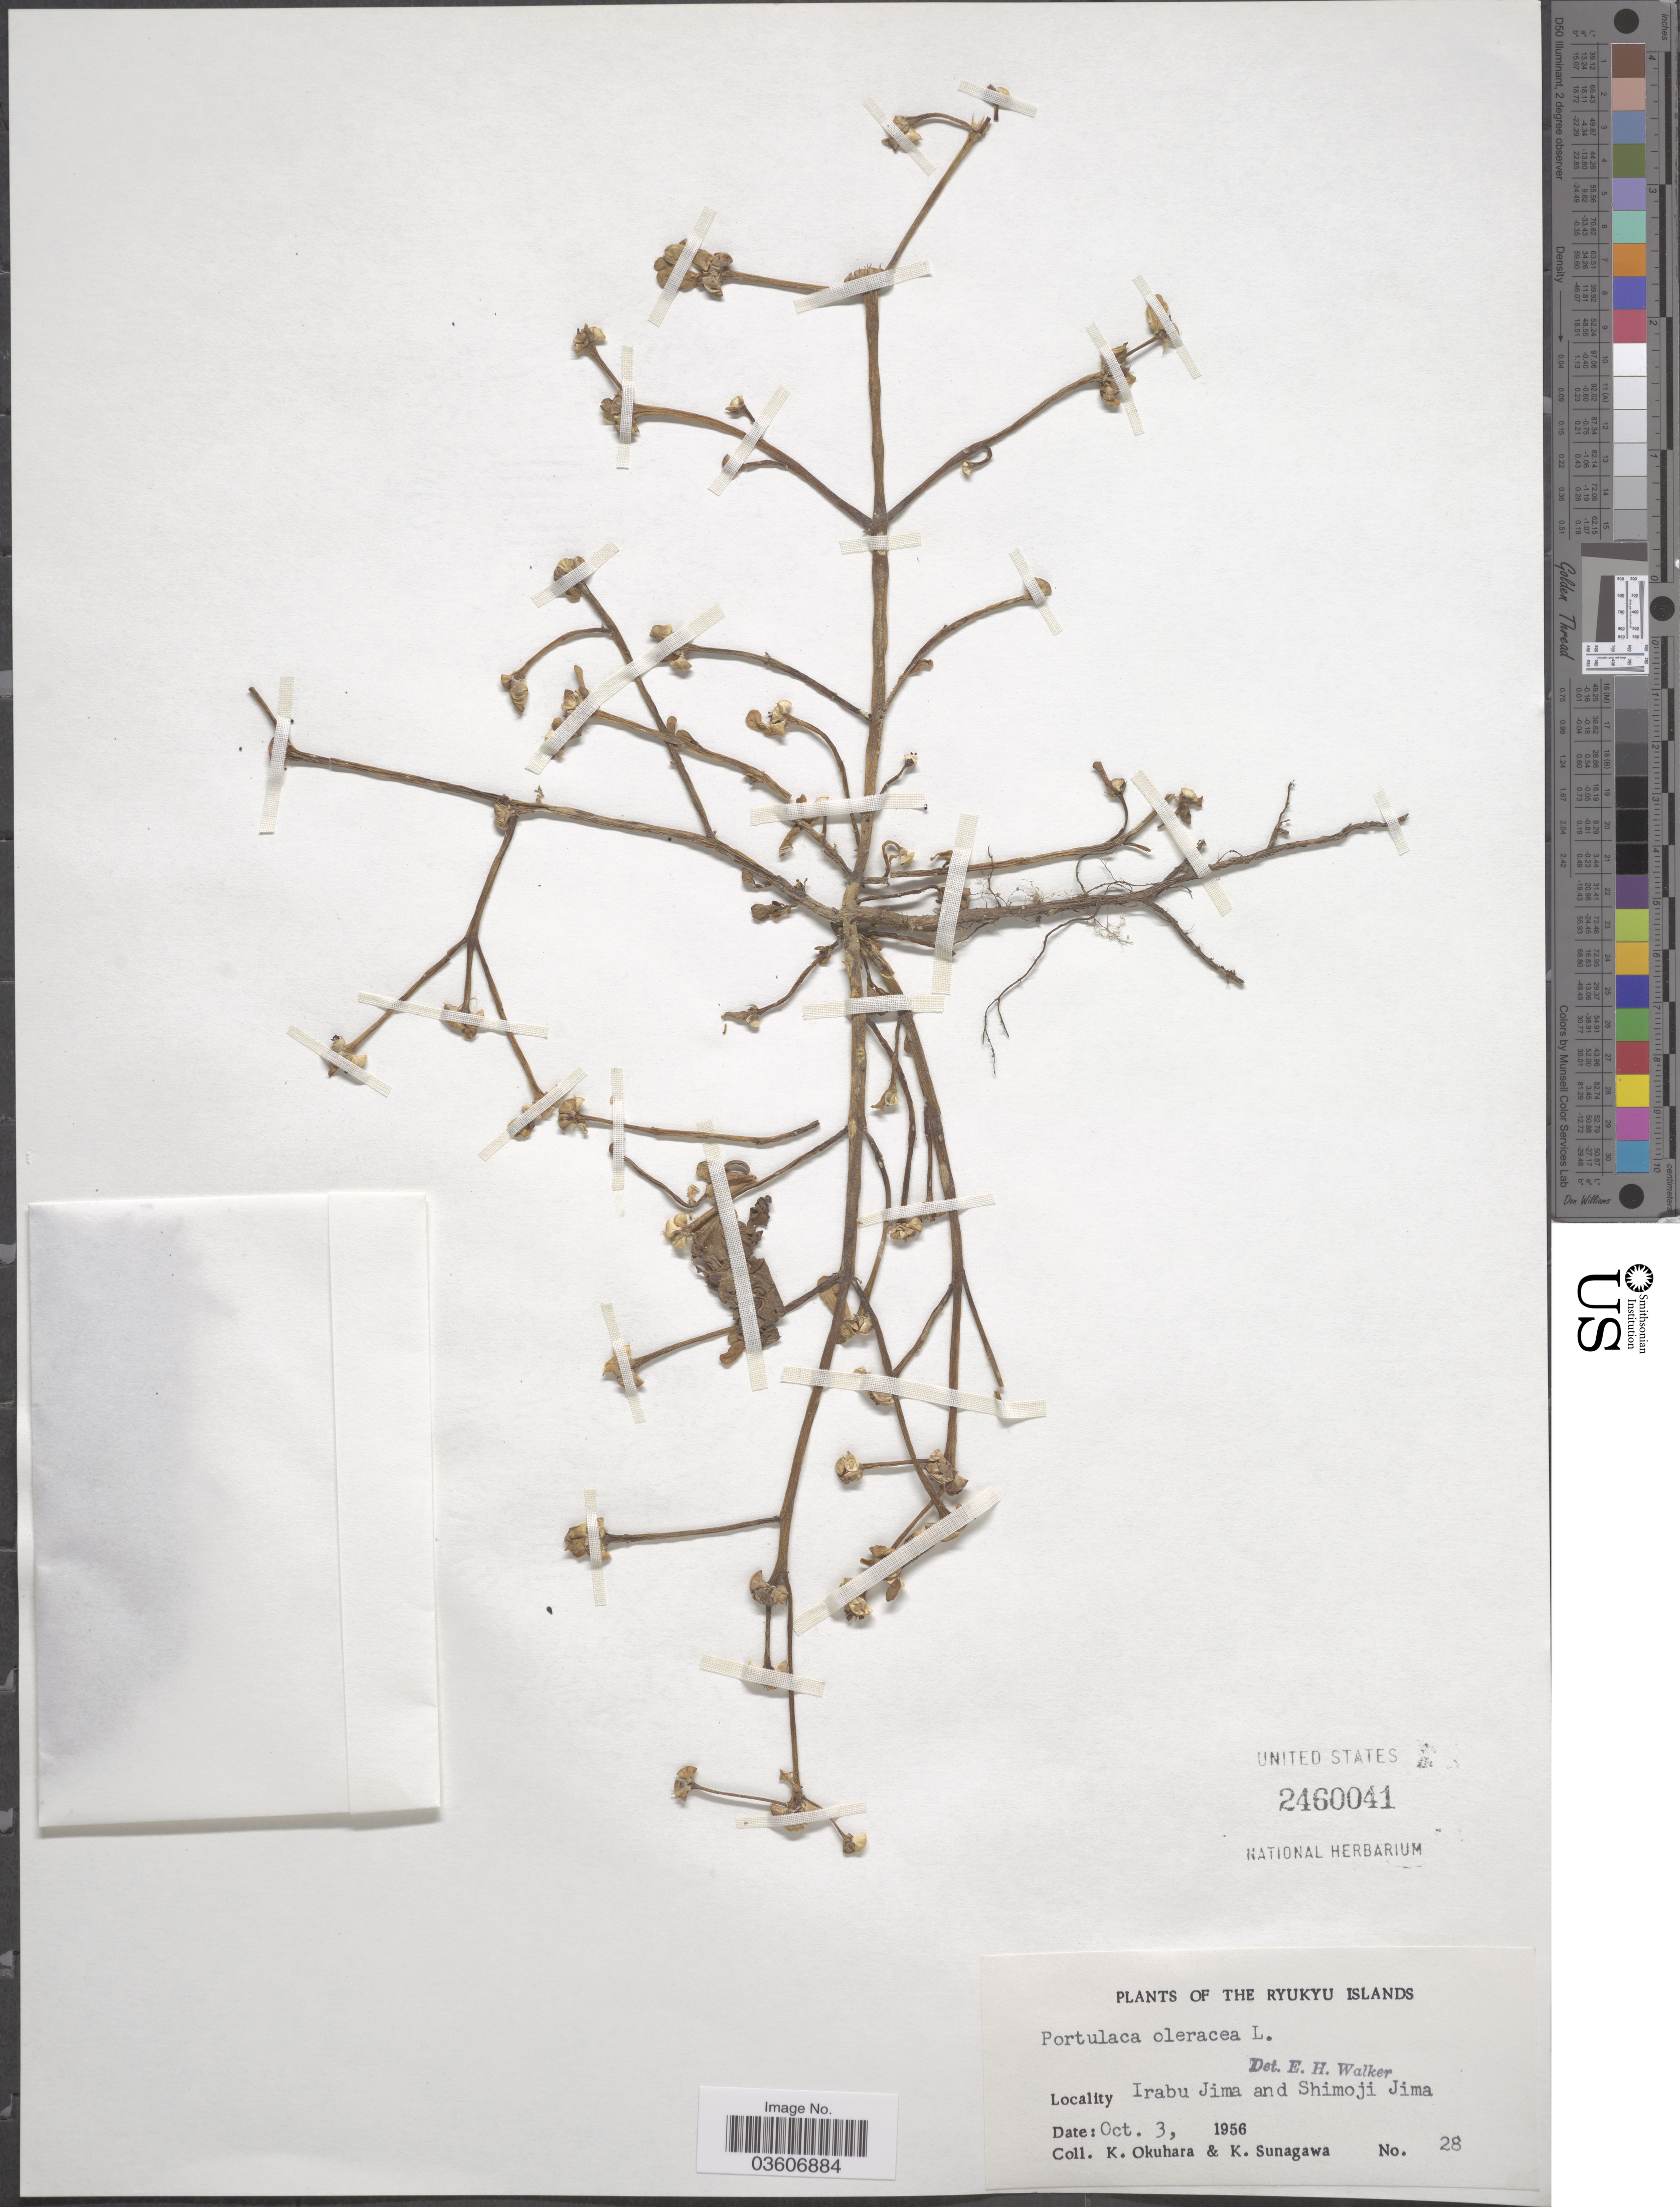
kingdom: Plantae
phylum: Tracheophyta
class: Magnoliopsida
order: Caryophyllales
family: Portulacaceae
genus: Portulaca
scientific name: Portulaca oleracea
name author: L.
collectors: K. Okuhara & K. Sunagawa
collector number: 28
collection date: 1956-10-03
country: Japan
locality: The Ryukyu Islands, Irabu Jima and Shimoji Jima.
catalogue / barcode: US 2460041